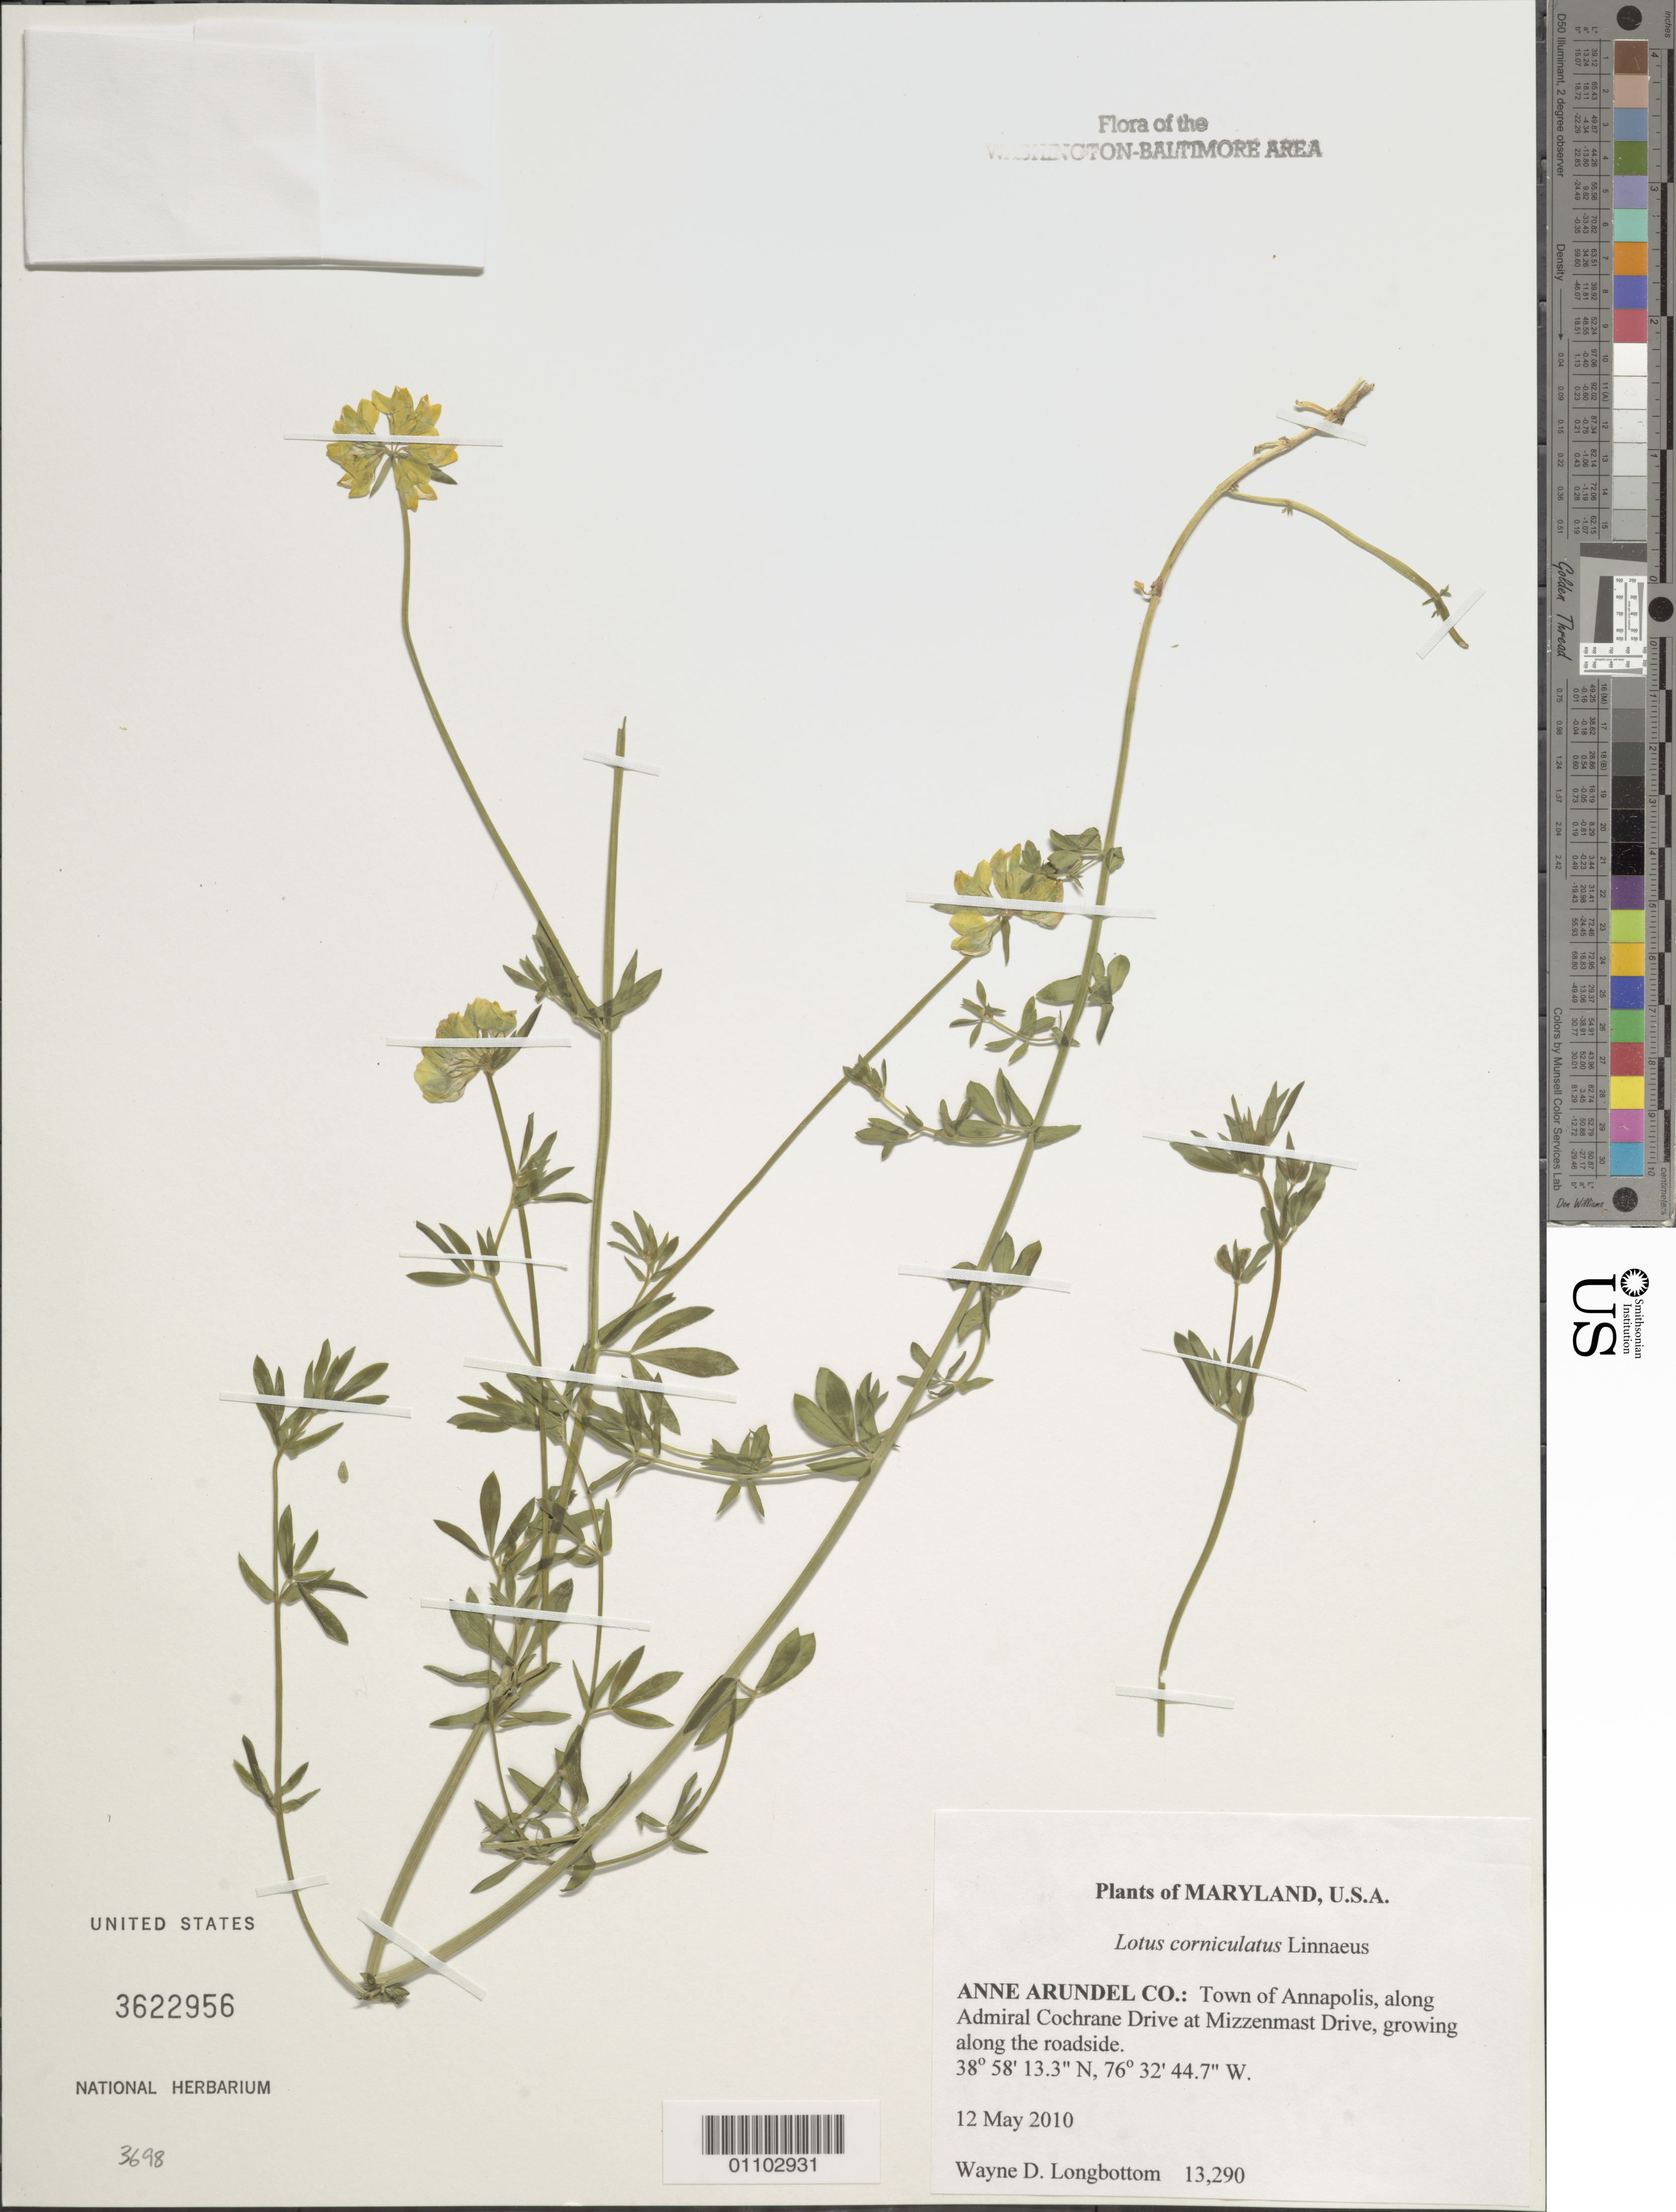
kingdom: Plantae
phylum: Tracheophyta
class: Magnoliopsida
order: Fabales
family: Fabaceae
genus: Lotus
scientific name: Lotus corniculatus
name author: L.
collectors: W. D. Longbottom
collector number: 13290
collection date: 2010-05-12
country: United States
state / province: Maryland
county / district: Anne Arundel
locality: Town of Annapolis, along Admiral Cochrane Drive at Mizzenmast Drive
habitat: Growing along the roadside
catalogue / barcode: US 3622956